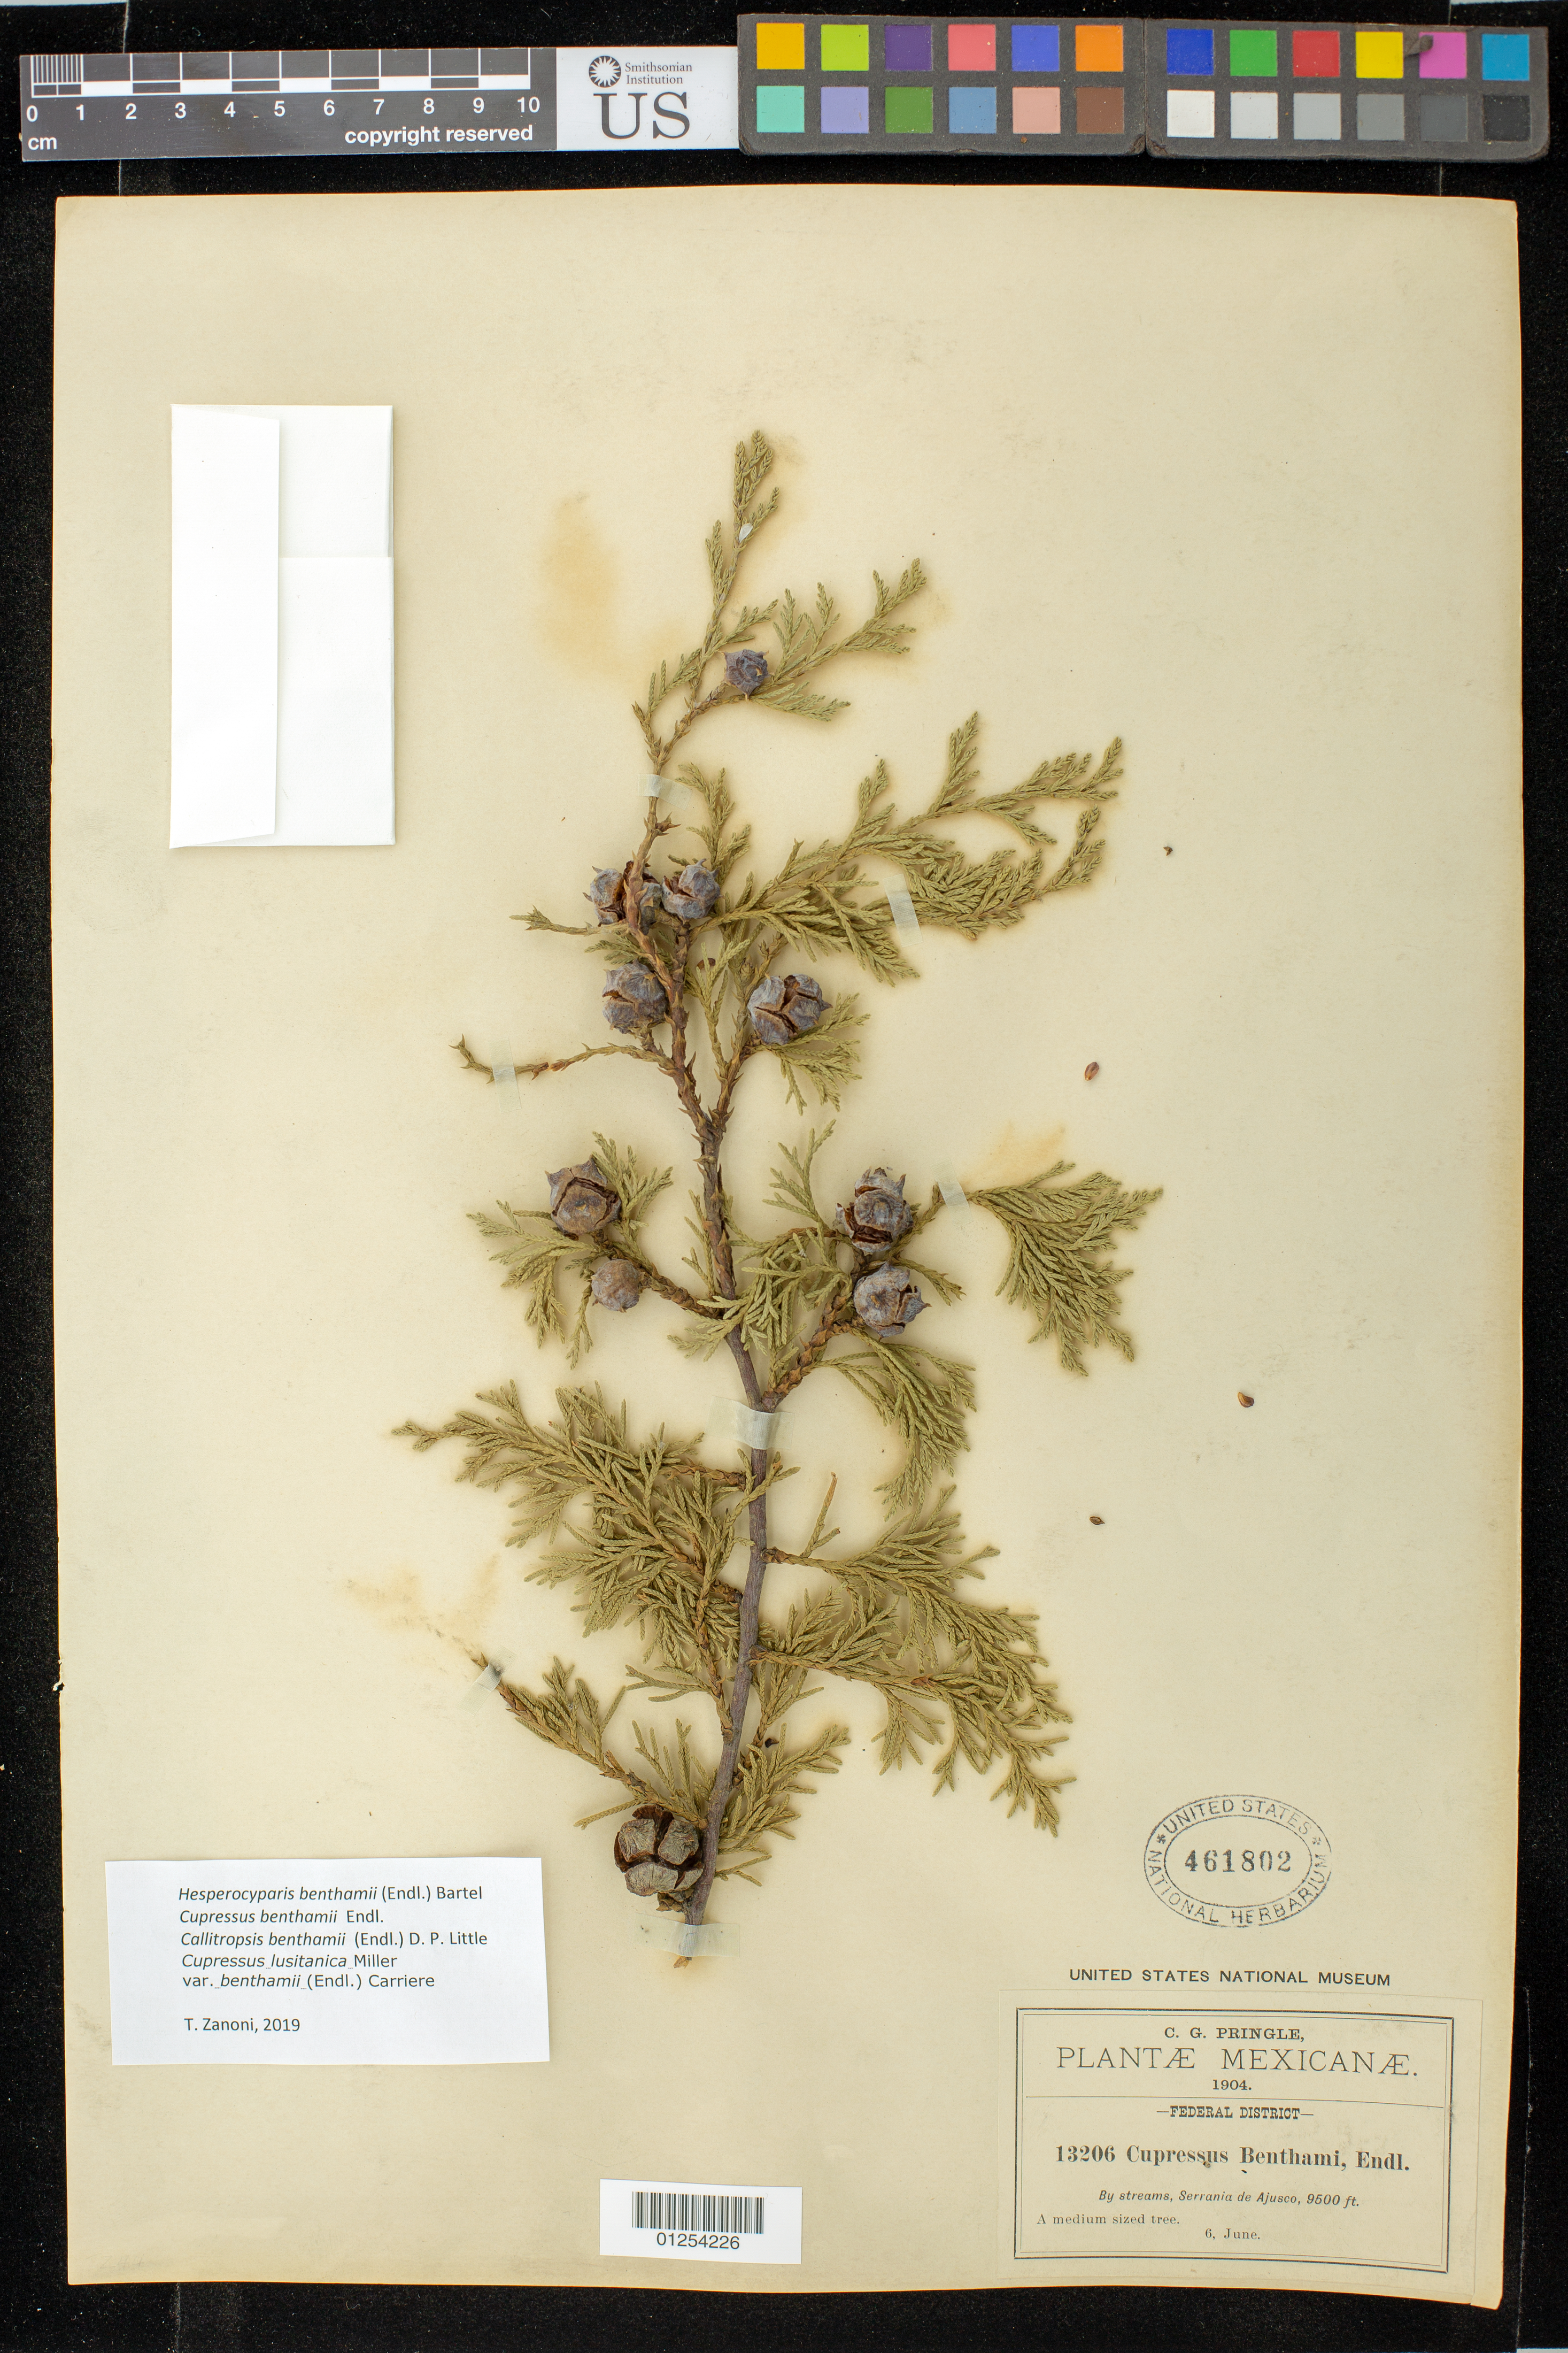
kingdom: Plantae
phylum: Tracheophyta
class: Pinopsida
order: Pinales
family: Cupressaceae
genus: Hesperocyparis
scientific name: Hesperocyparis benthamii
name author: (Endl.) Bartel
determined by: Zanoni, T. A., (NY), New York Botanical Garden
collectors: C. G. Pringle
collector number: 13206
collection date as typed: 06 Jun 1904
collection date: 1904-06-06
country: Mexico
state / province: Distrito Federal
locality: Serrania de Ajusco.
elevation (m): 2896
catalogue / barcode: US 461802